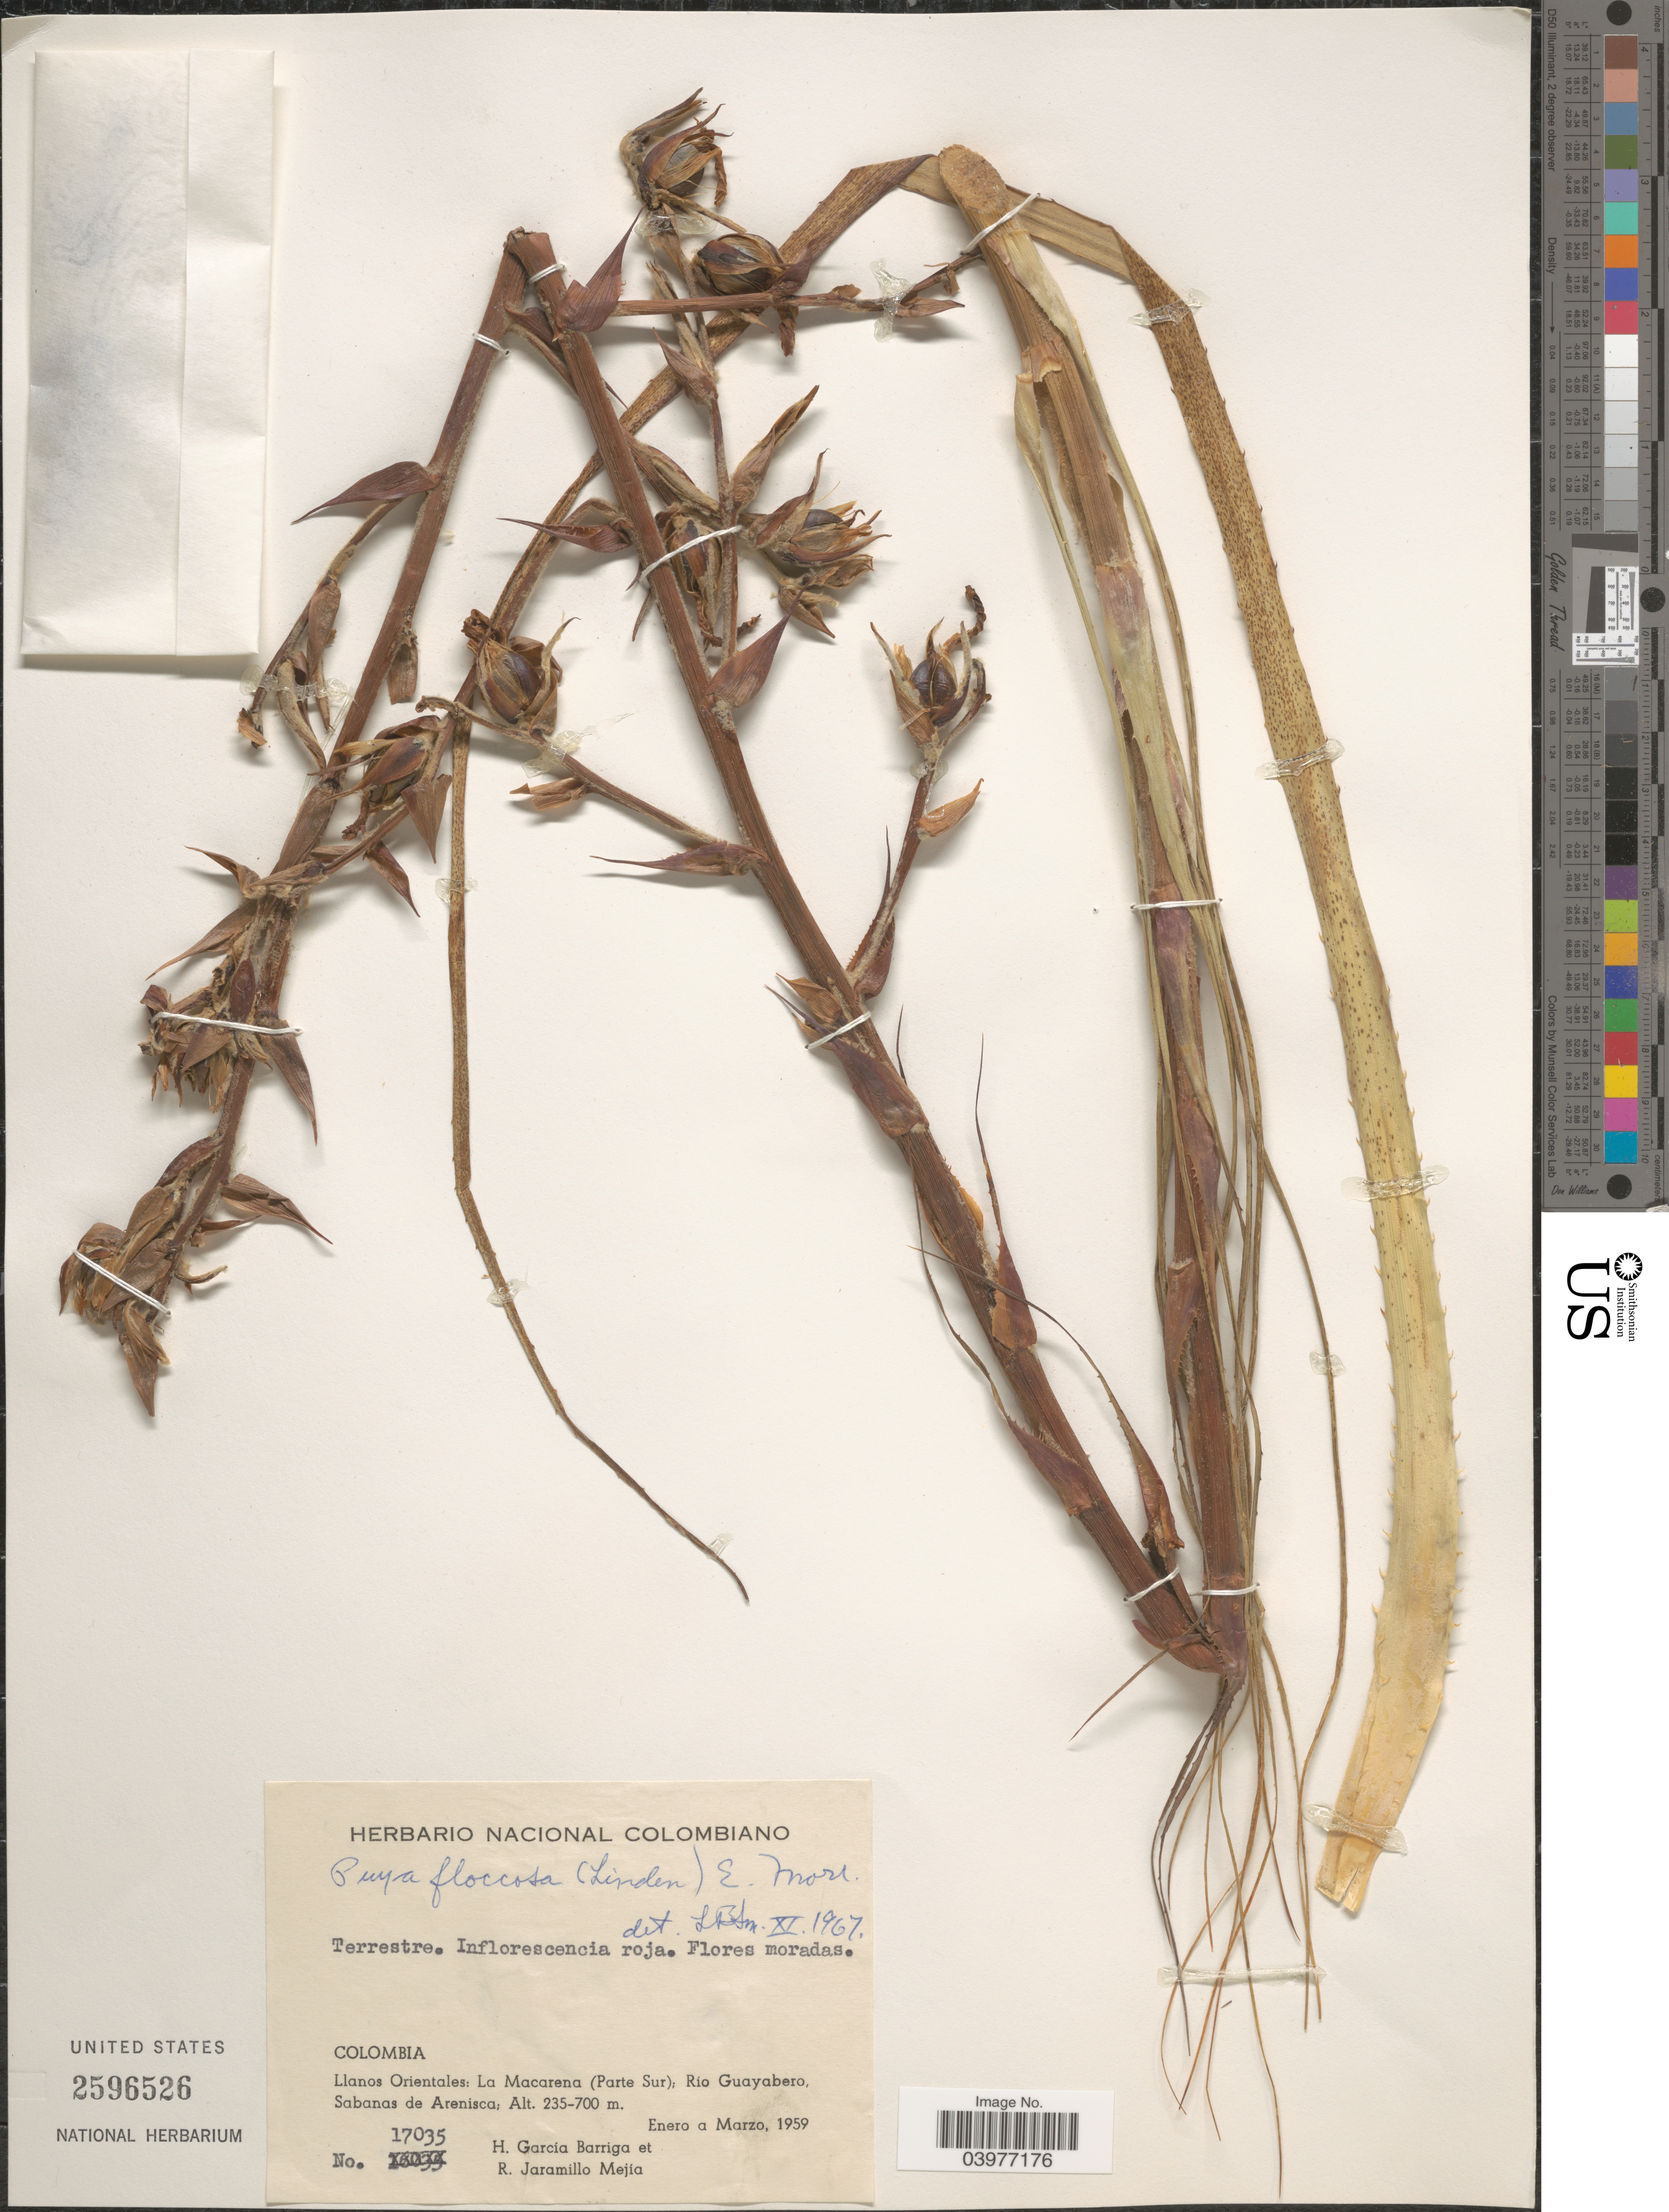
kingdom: Plantae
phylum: Tracheophyta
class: Liliopsida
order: Poales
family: Bromeliaceae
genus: Puya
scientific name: Puya floccosa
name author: (Linden) É. Morren ex Mez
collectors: H. García Barriga & R. Jaramillo M.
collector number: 17035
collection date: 1959-01/1959-03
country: Colombia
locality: Llanos Orientales: La Macarena (Parte Sur); Río Guayabero, Sabanas de Arenisca.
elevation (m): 235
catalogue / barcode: US 2596526